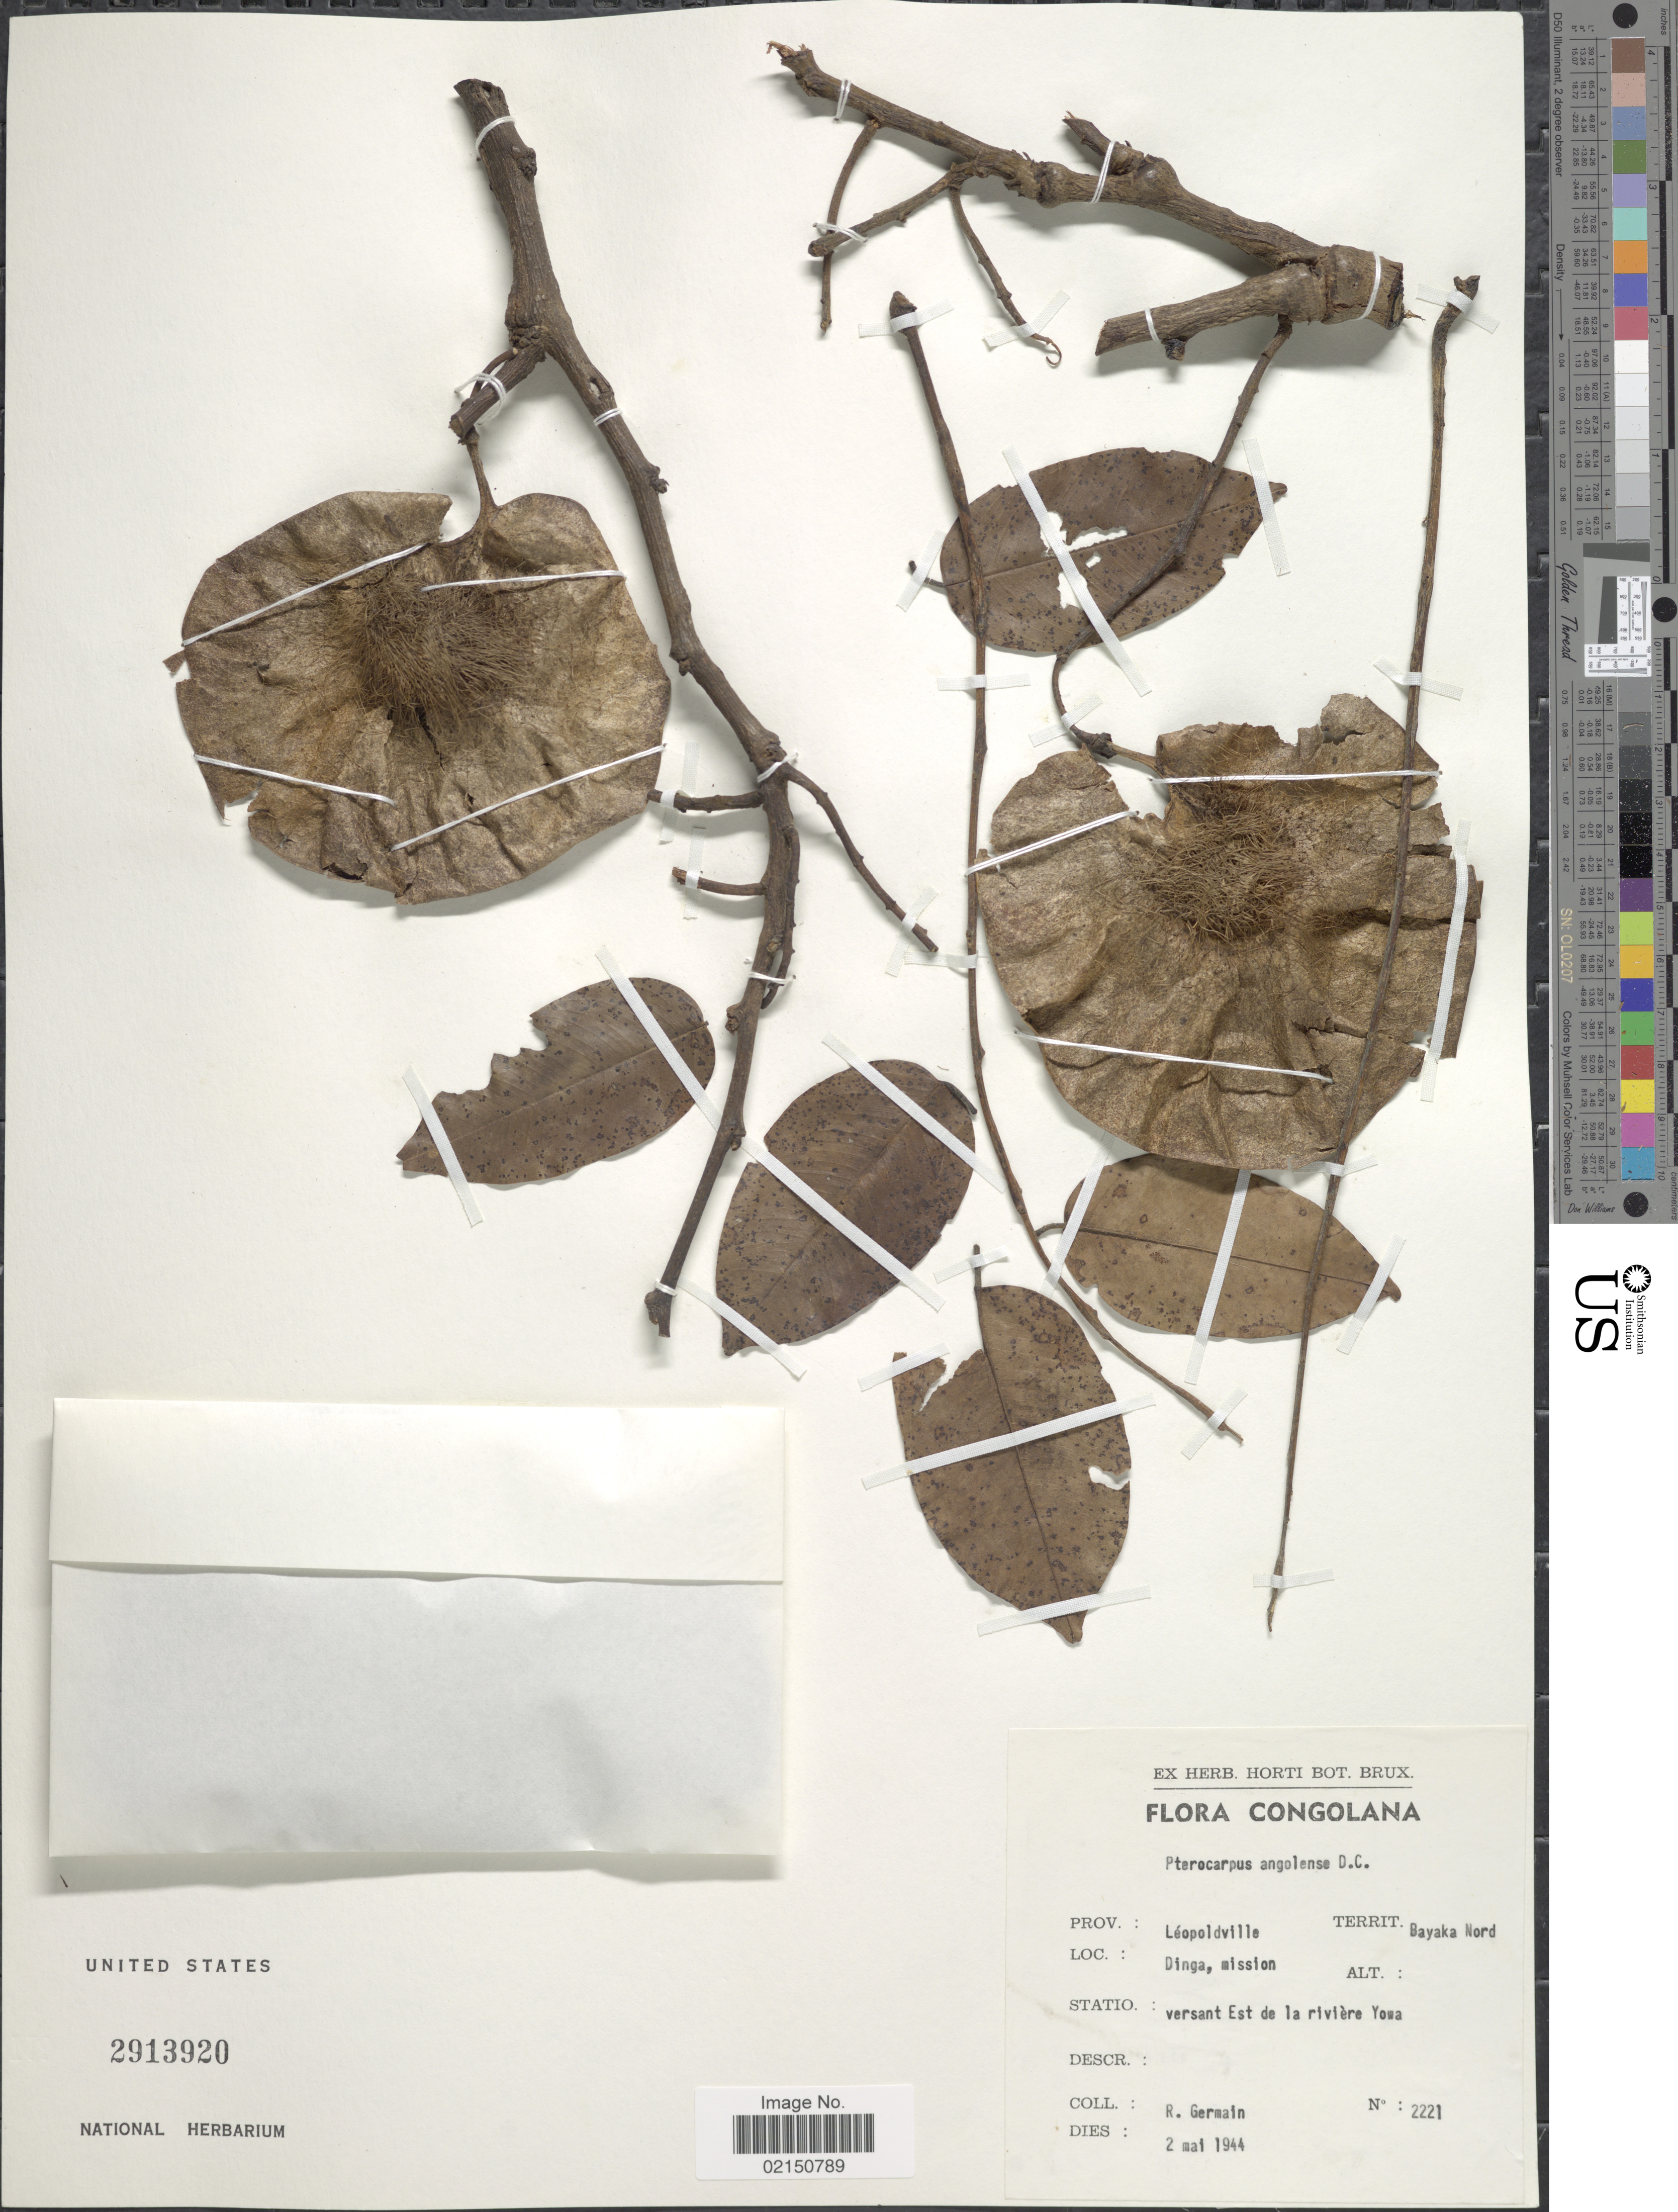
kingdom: Plantae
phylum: Tracheophyta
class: Magnoliopsida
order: Fabales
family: Fabaceae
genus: Pterocarpus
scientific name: Pterocarpus angolensis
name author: DC.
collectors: R. Germain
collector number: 2221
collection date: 1944-05-02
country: Congo, Democratic Republic of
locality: Congolana. Prov.: Léopoldville. Territ. Bayaka Nord. Dinga, mission. versant Est de la rivière Yowa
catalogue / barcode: US 2913920